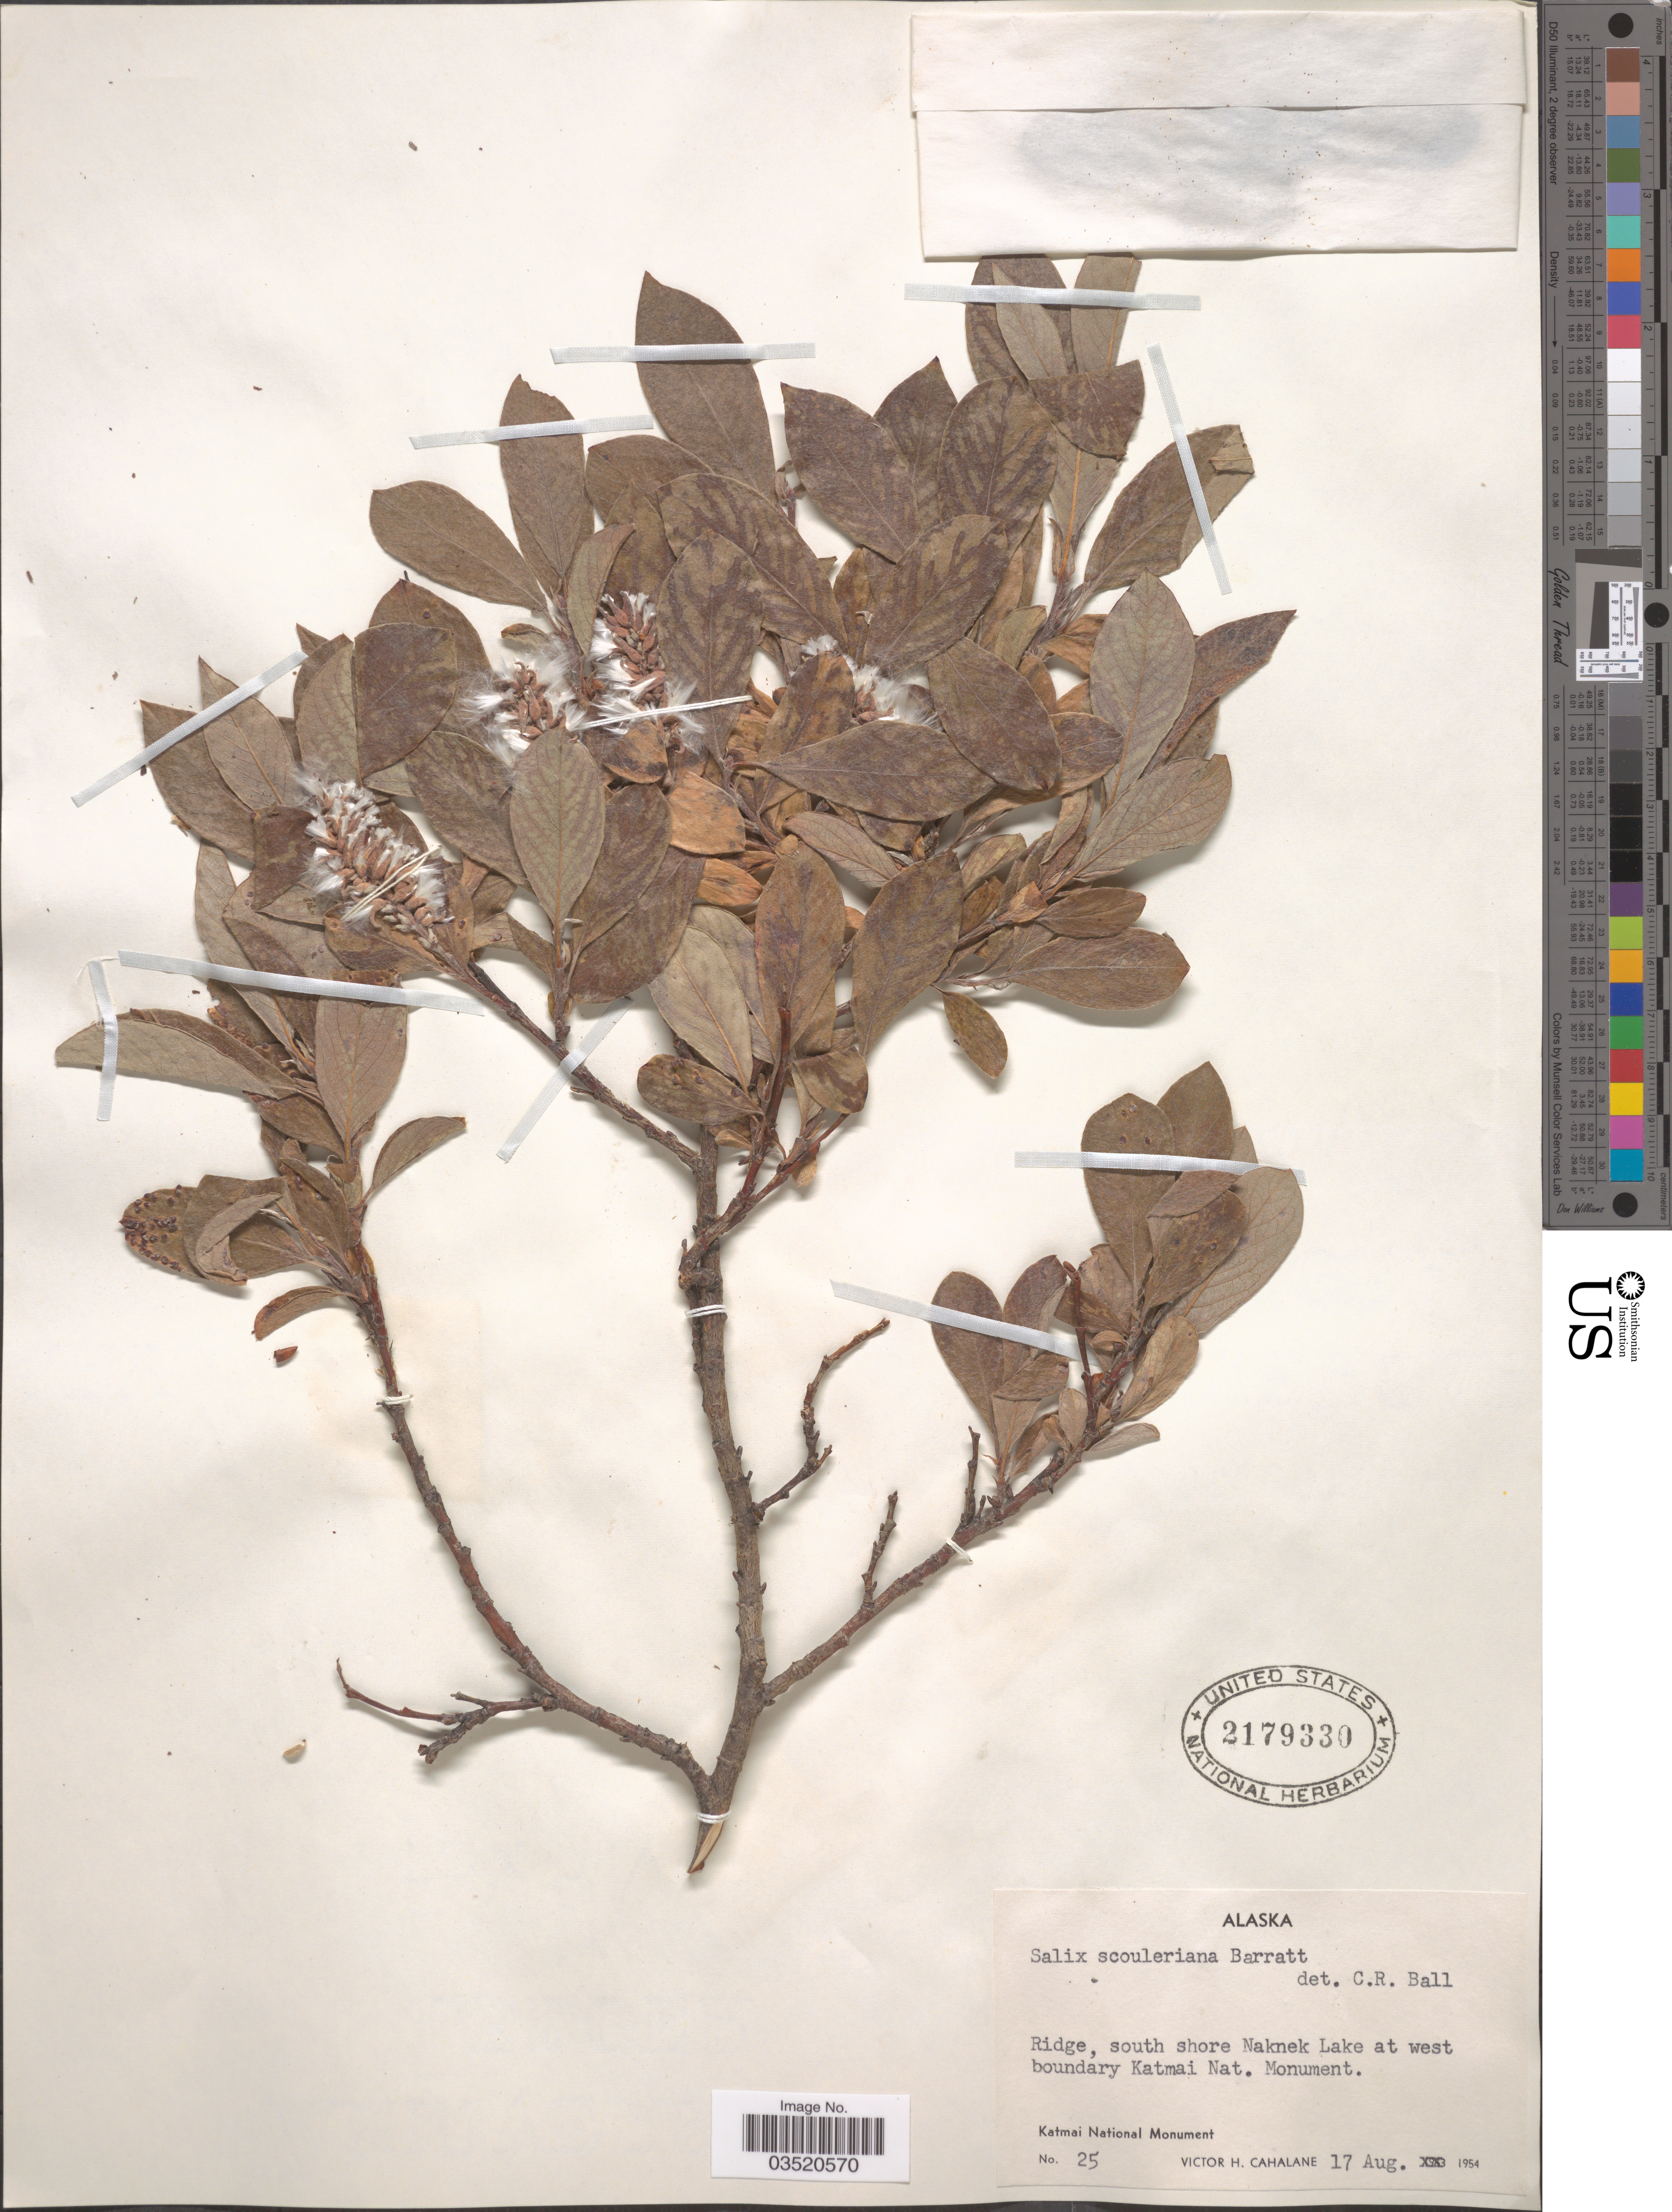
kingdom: Plantae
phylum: Tracheophyta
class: Magnoliopsida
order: Malpighiales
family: Salicaceae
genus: Salix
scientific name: Salix scouleriana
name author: Barratt ex Hook.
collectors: V. Cahalane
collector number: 25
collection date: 1954-08-17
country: United States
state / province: Alaska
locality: Ridge, south shore Naknek Lake at west boundary Katmai Nat. Monument. Katmai National Monument.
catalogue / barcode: US 2179330